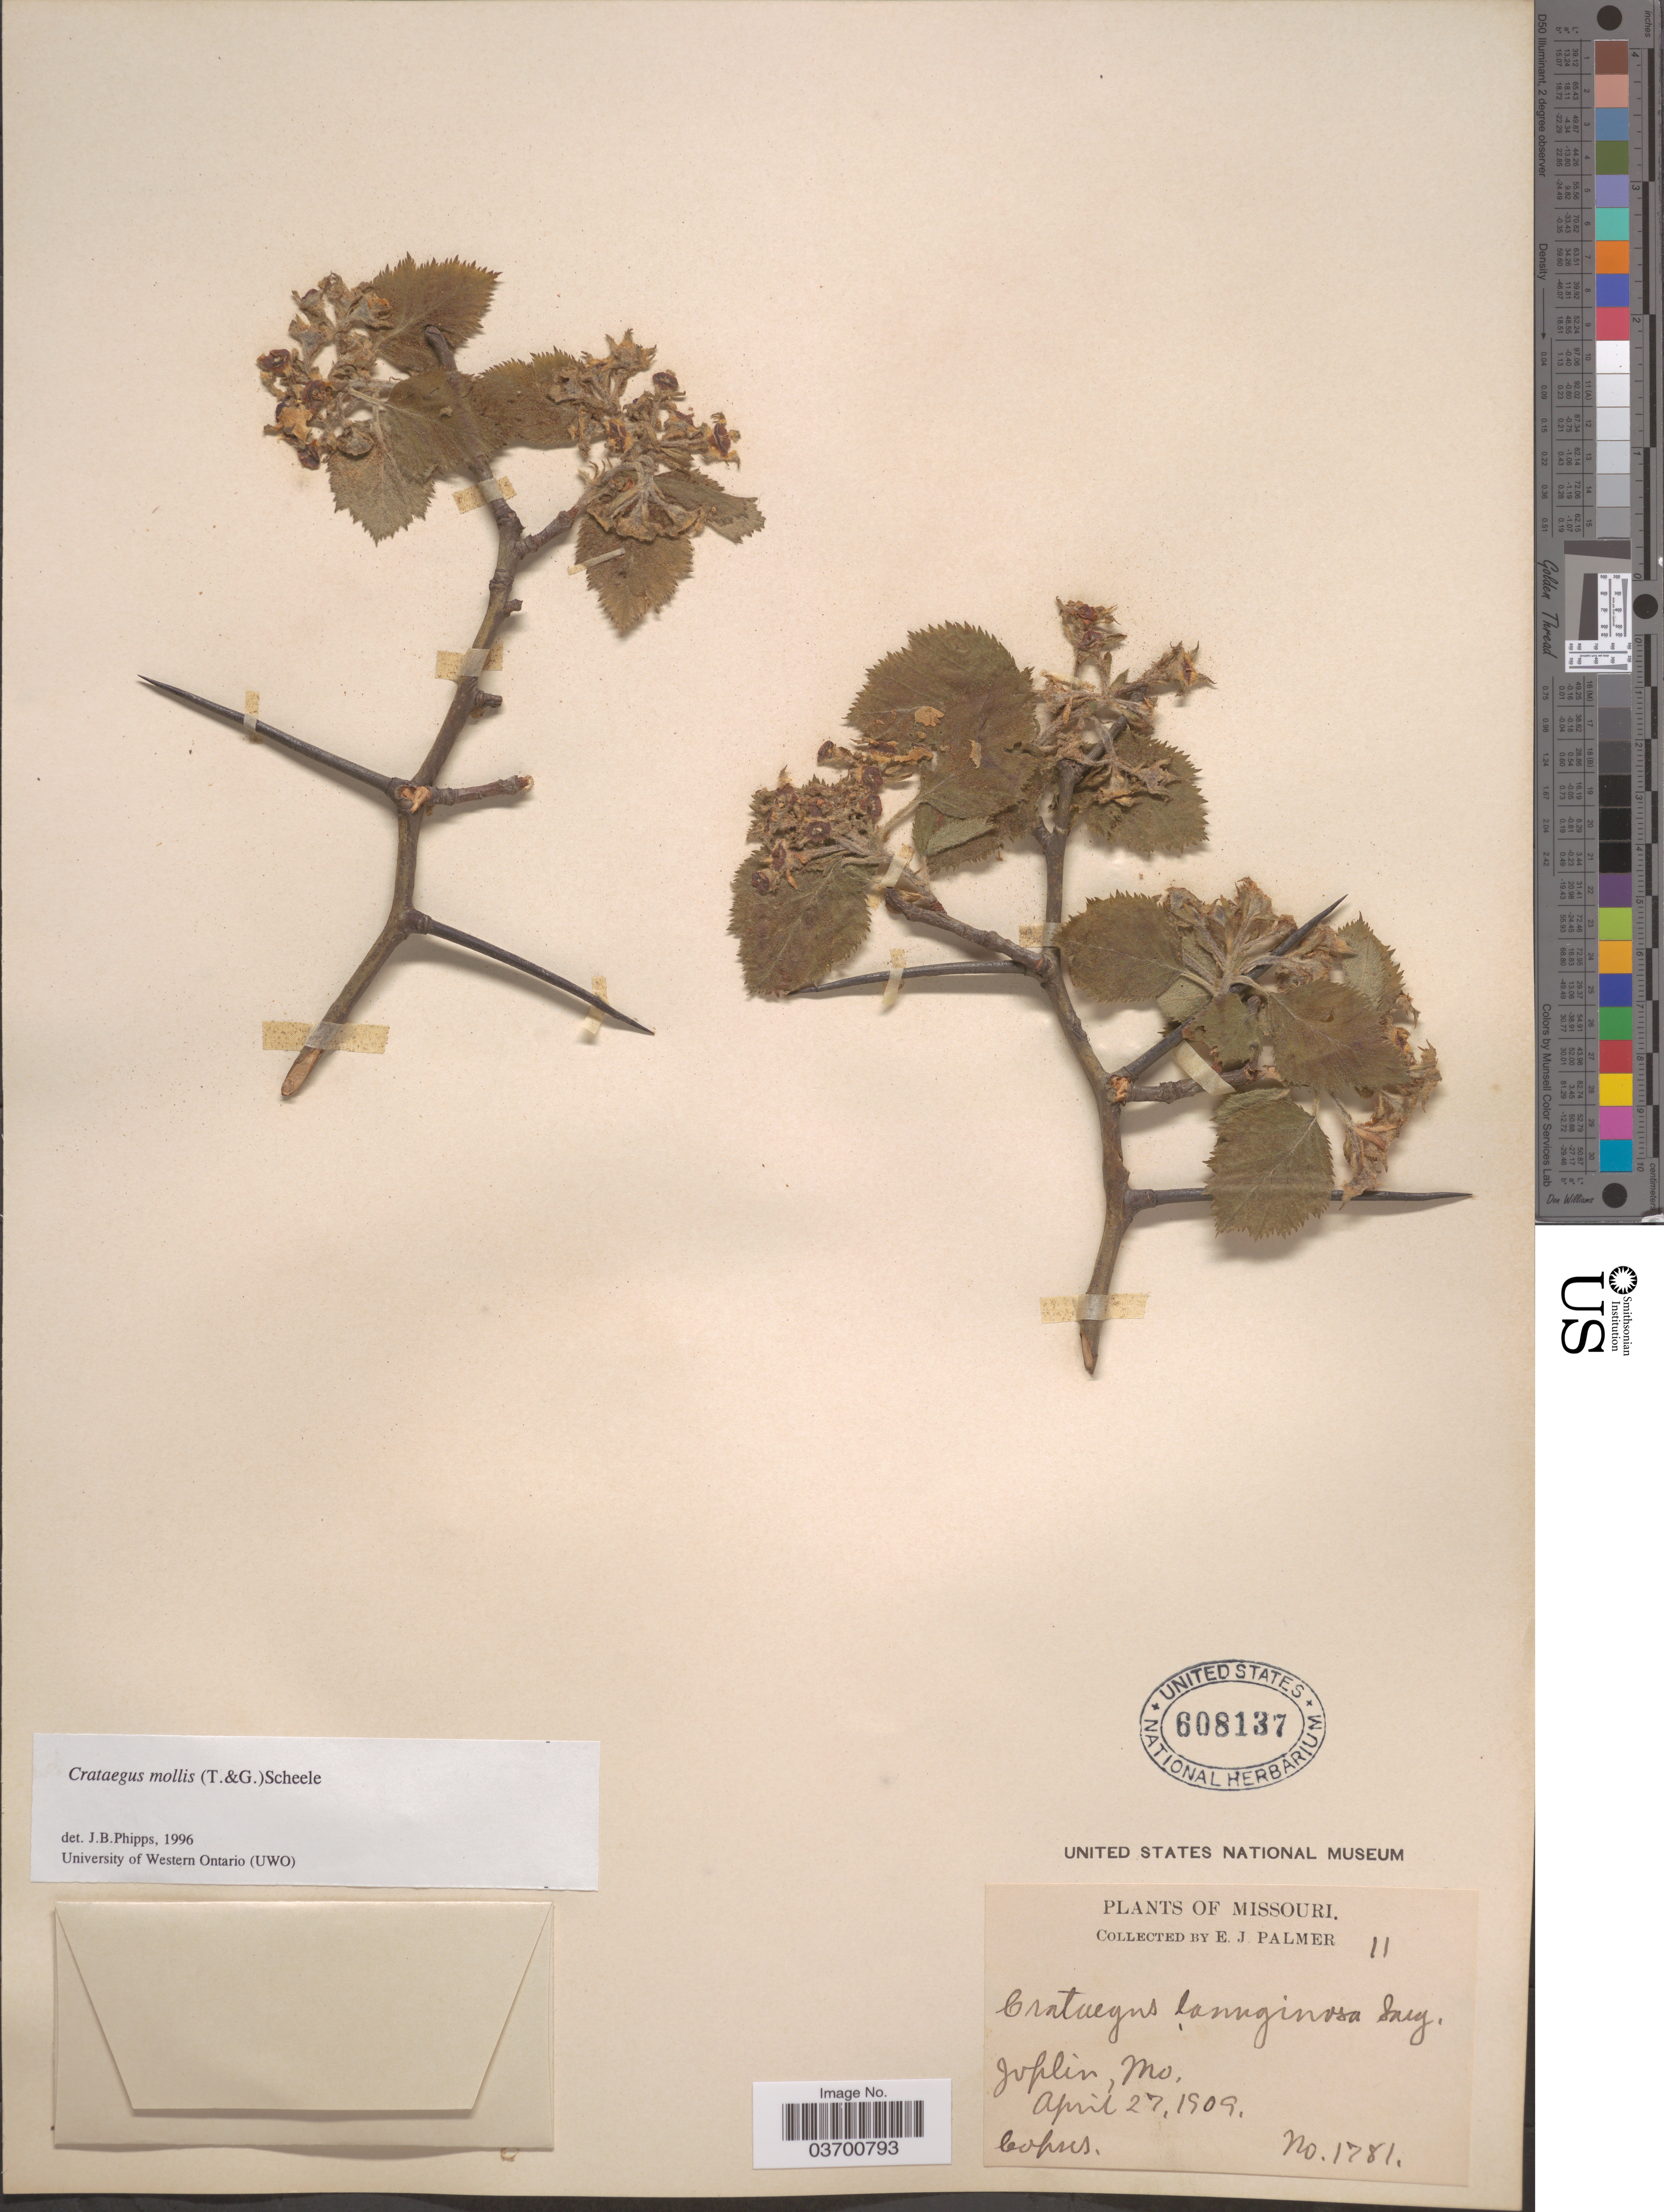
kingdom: Plantae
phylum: Tracheophyta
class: Magnoliopsida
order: Rosales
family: Rosaceae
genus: Crataegus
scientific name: Crataegus mollis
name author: (Torr. & A. Gray) Scheele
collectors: E. J. Palmer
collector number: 1781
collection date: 1909-04-27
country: United States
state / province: Missouri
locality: Joplin.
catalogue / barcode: US 608137